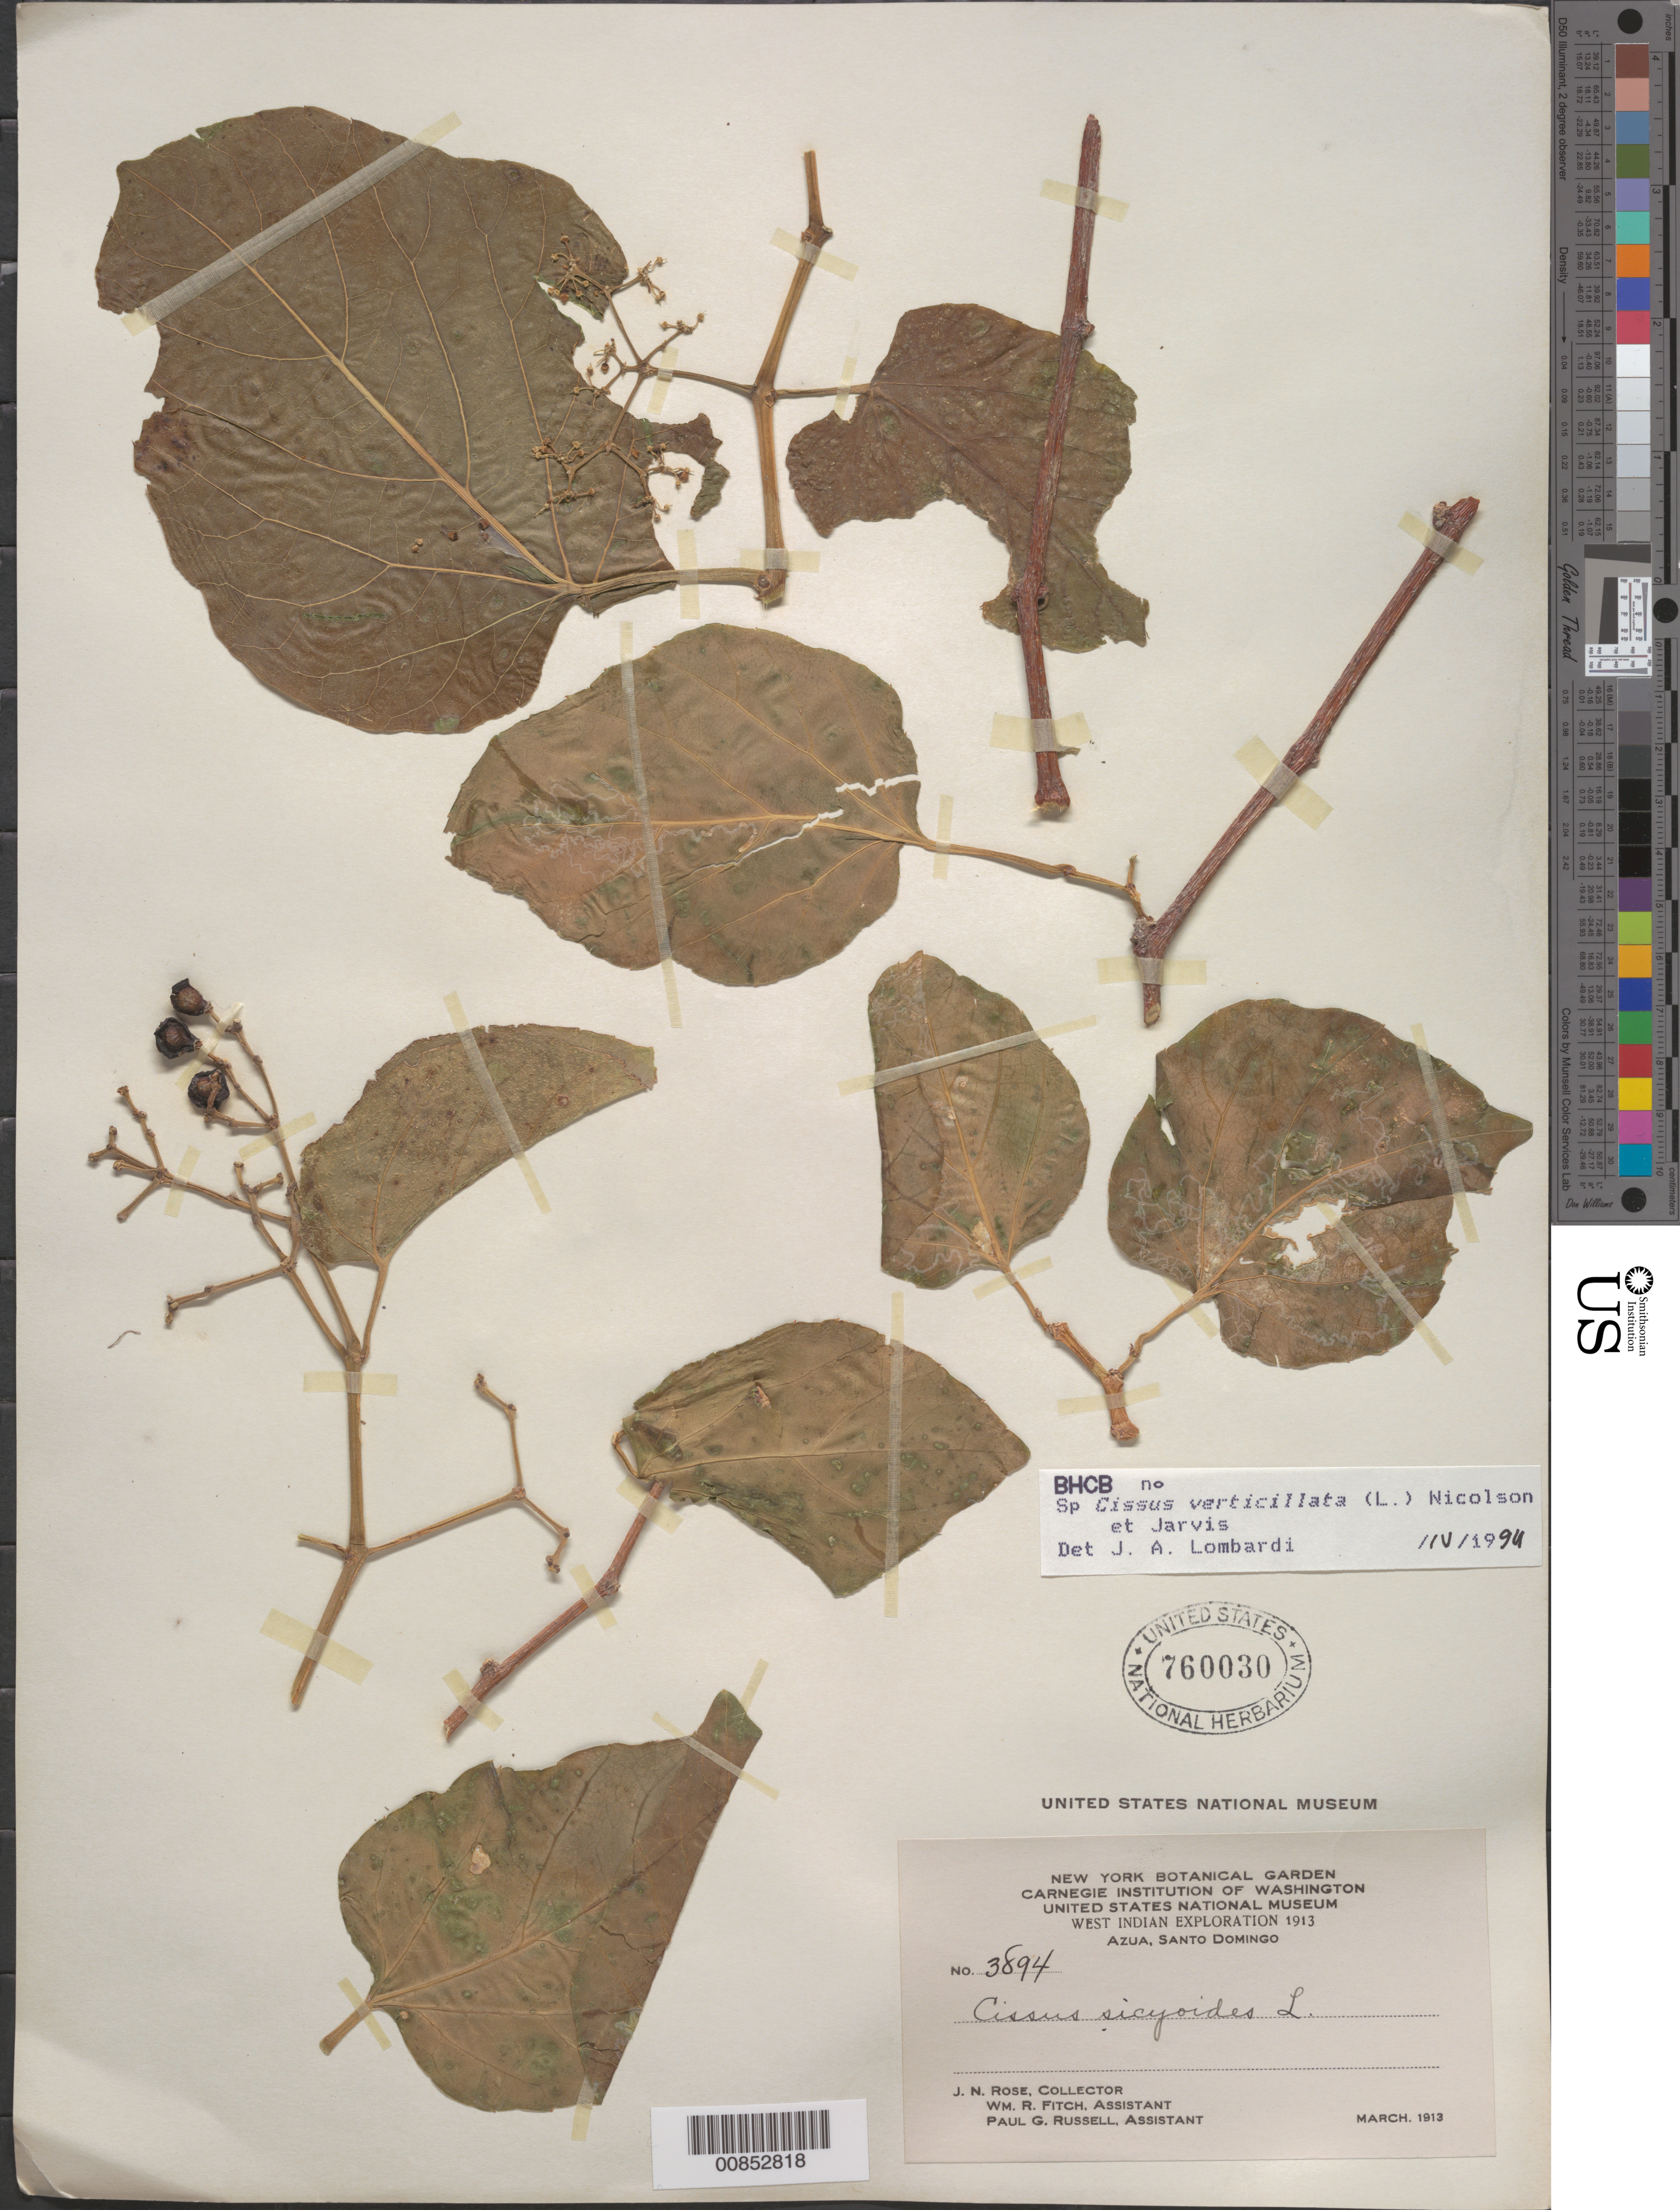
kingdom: Plantae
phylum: Tracheophyta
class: Magnoliopsida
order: Vitales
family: Vitaceae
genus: Cissus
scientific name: Cissus verticillata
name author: (L.) Nicolson & C.E. Jarvis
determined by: Lombardi, Julio A.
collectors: J. N. Rose, W. R. Fitch & P. G. Russell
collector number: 3894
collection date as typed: Mar 1913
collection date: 1913-03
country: Dominican Republic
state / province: Azua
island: Hispaniola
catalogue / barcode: US 760030